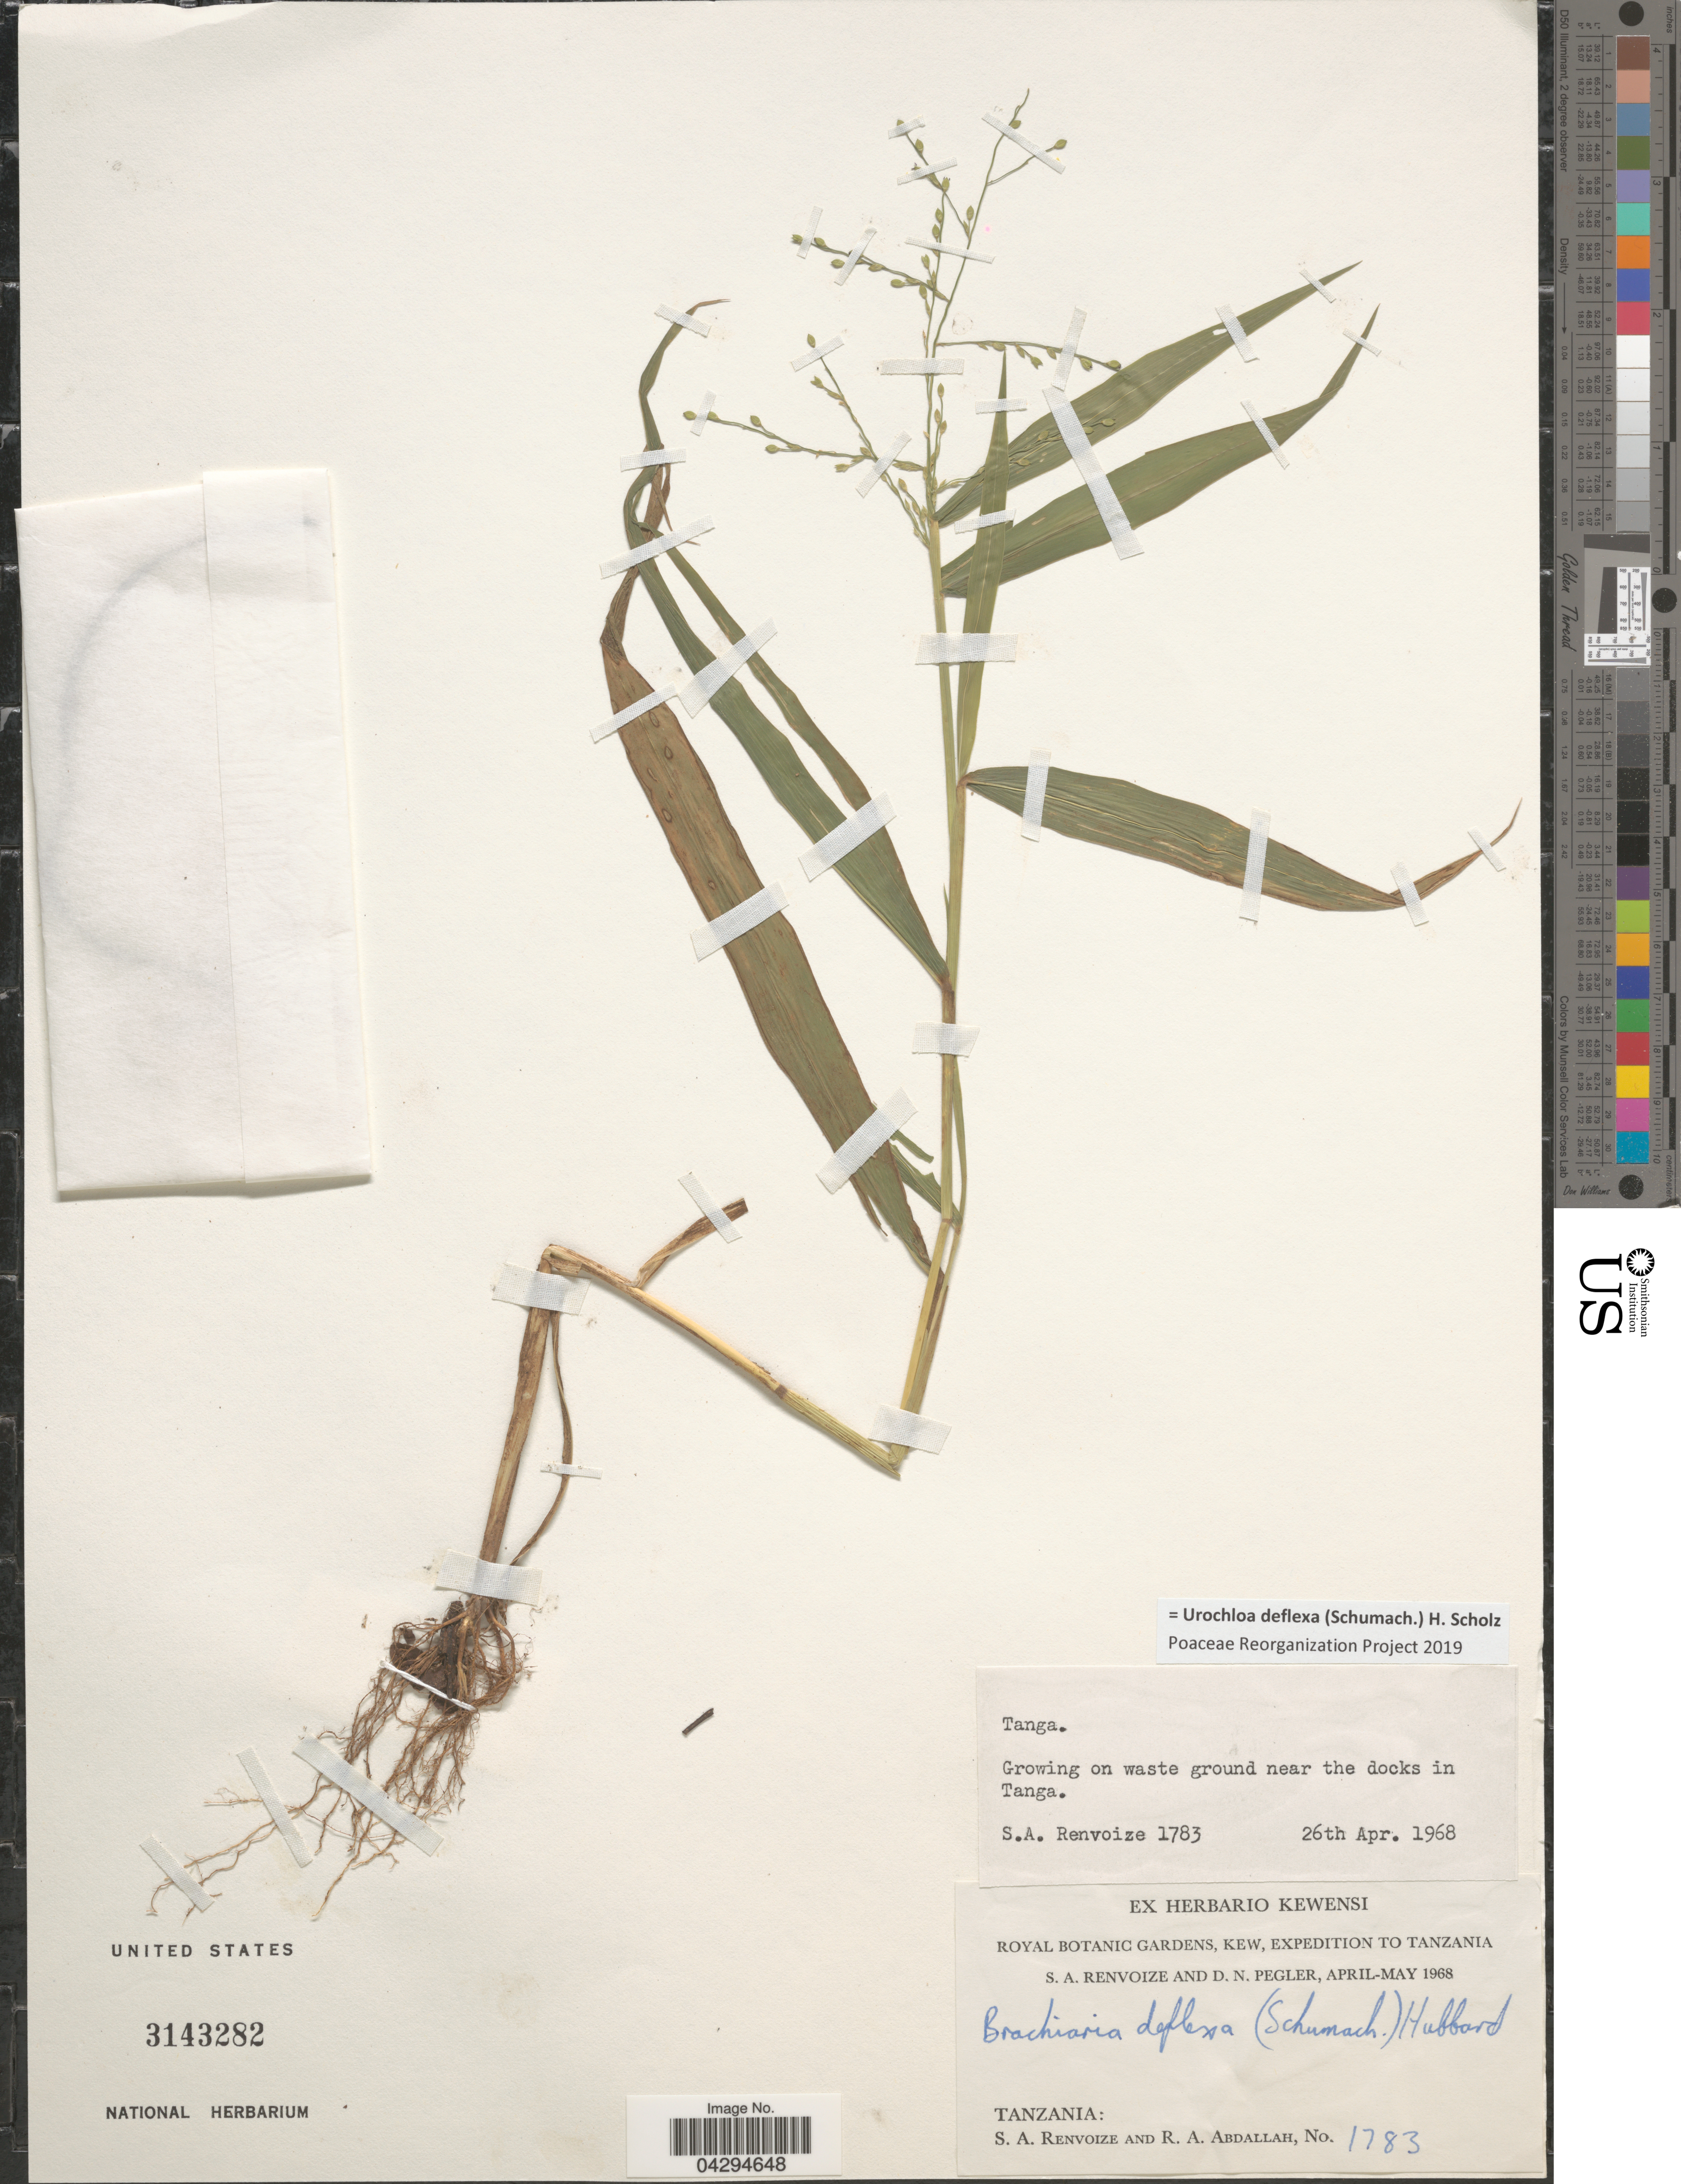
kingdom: Plantae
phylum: Tracheophyta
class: Liliopsida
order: Poales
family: Poaceae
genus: Urochloa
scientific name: Urochloa deflexa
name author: (Schumach.) H. Scholz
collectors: S. A. Renvoize & R. Abdallah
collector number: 1783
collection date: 1968-04-26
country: Tanzania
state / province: Tanga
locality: Expedition to Tanzania. Growing on waste ground near the docks in Tanga.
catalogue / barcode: US 3143282